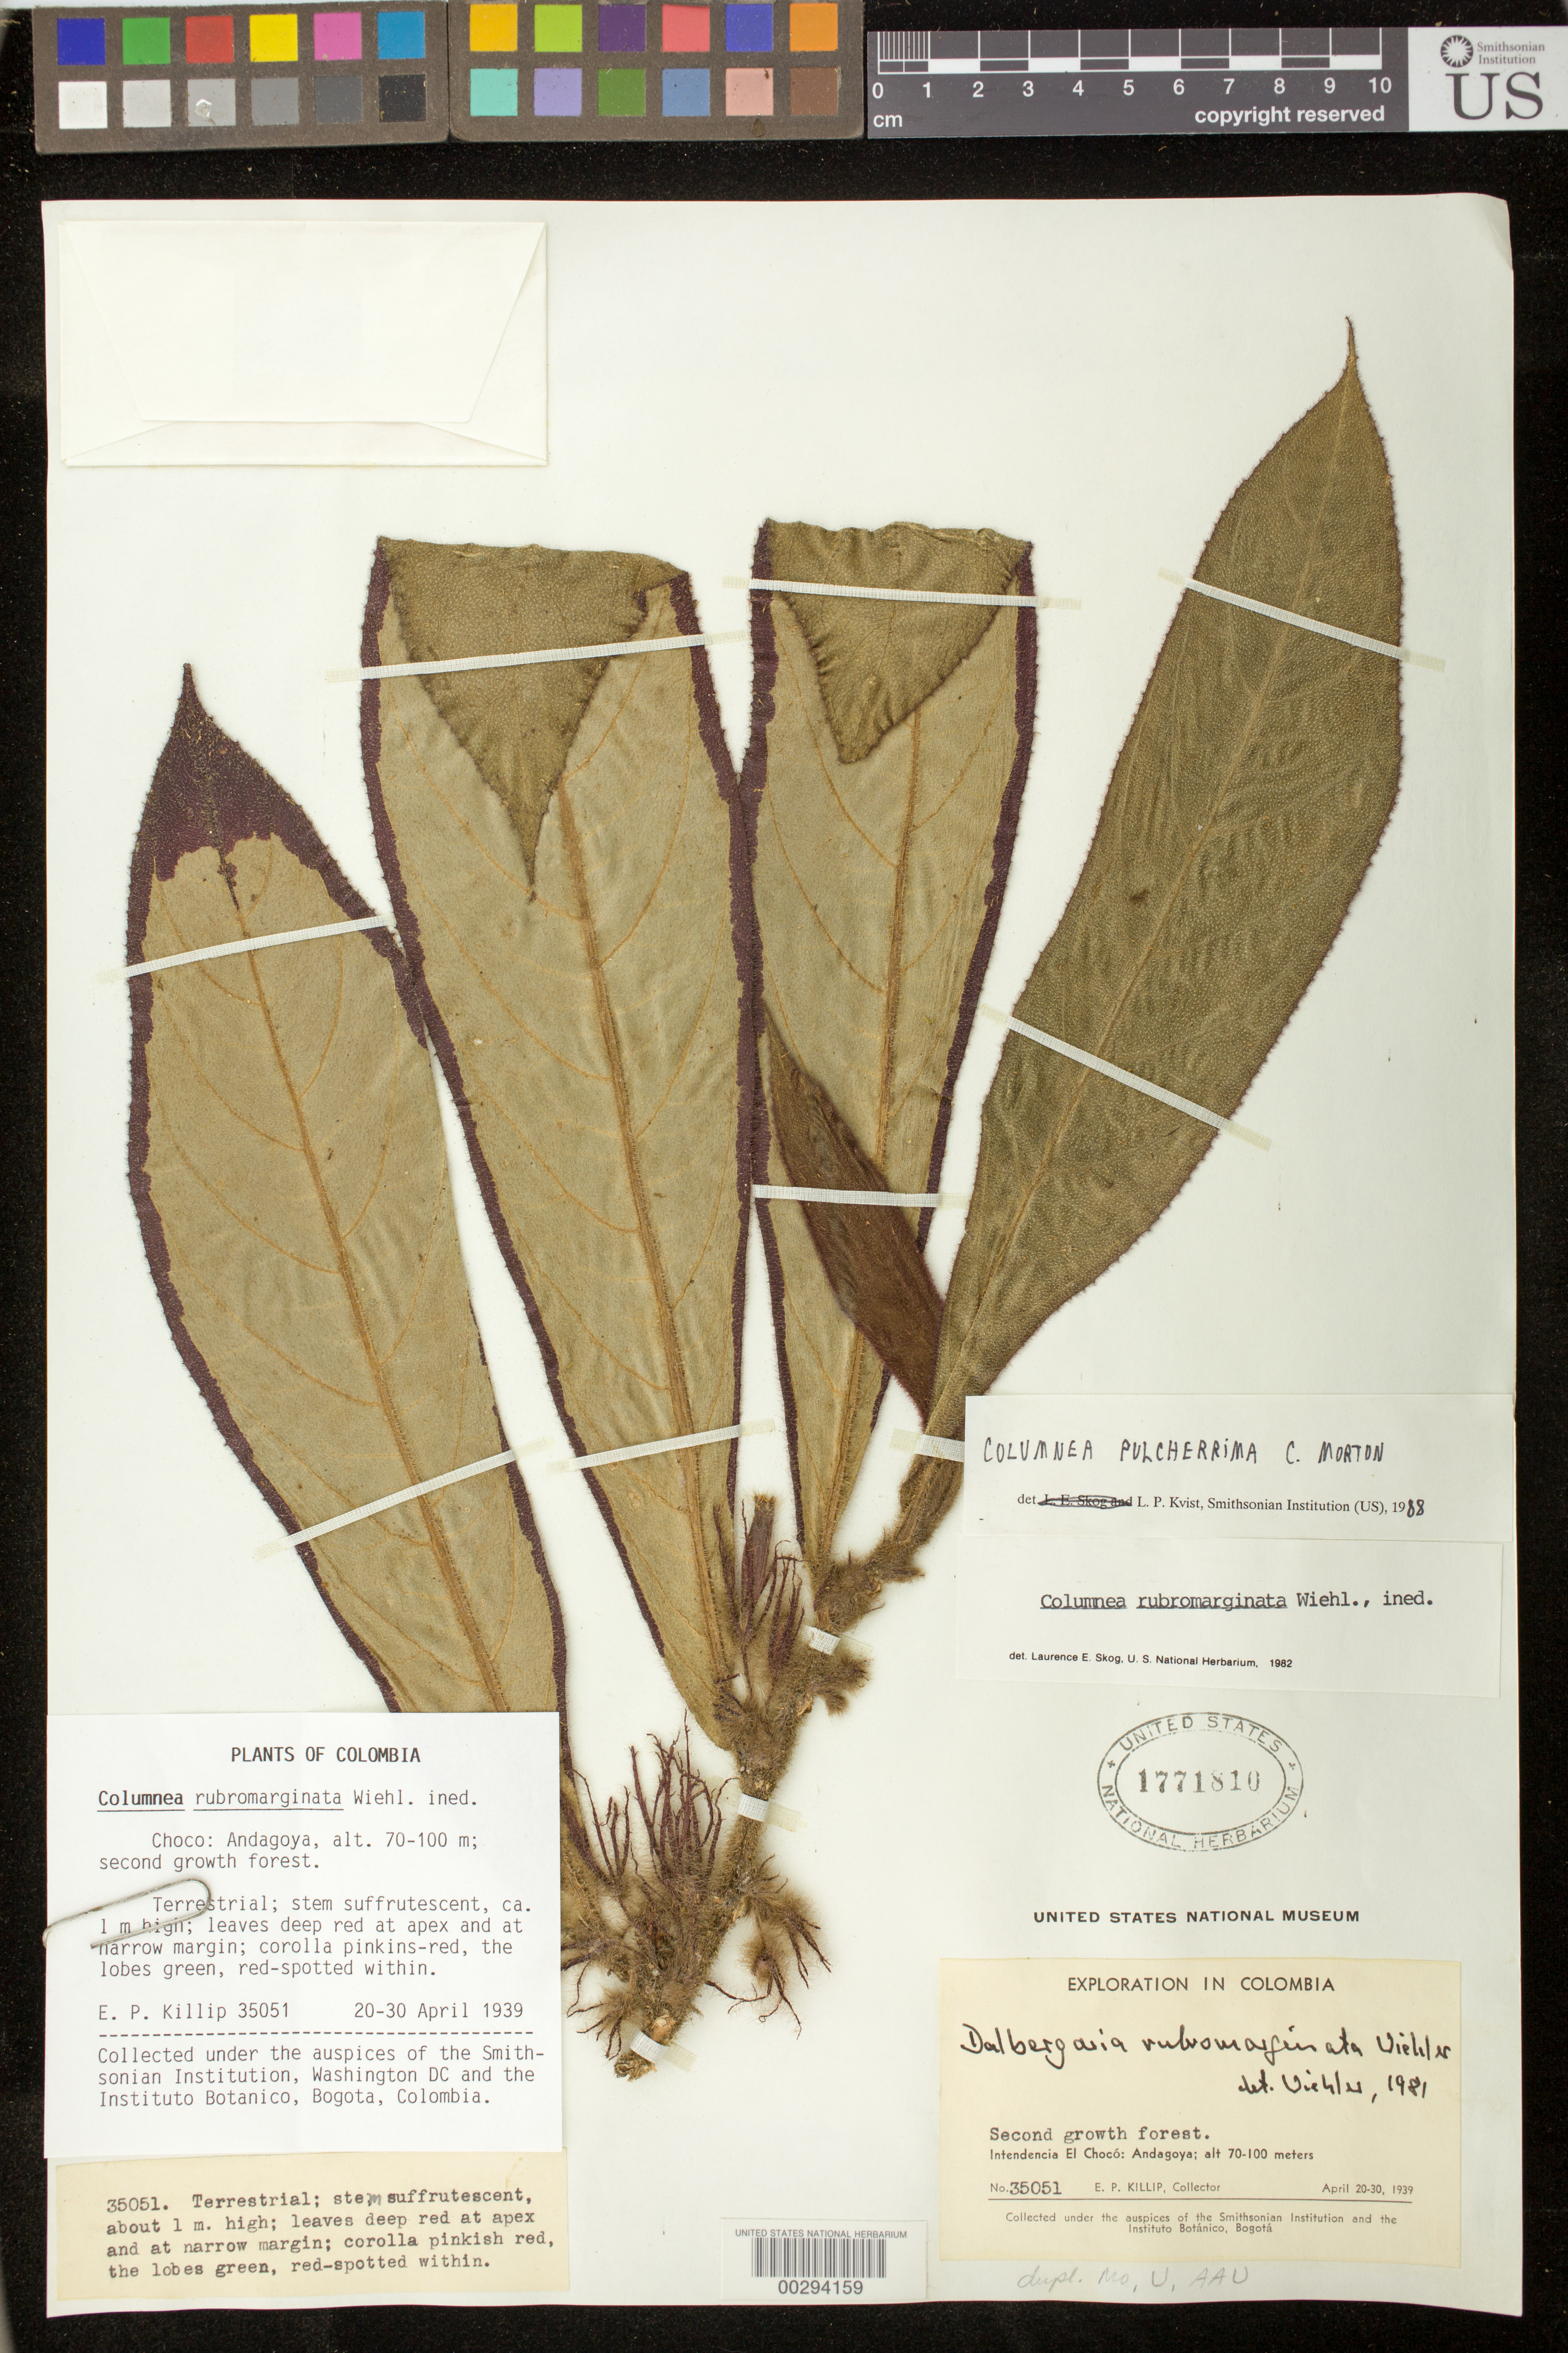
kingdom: Plantae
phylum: Tracheophyta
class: Magnoliopsida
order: Lamiales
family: Gesneriaceae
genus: Columnea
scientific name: Columnea pulcherrima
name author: C.V. Morton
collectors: E. P. Killip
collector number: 35051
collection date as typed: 20-30 Apr 1939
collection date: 1939-04-20/1939-04-30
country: Colombia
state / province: Chocó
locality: Andagoya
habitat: Second growth forest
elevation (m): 70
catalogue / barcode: US 1771810